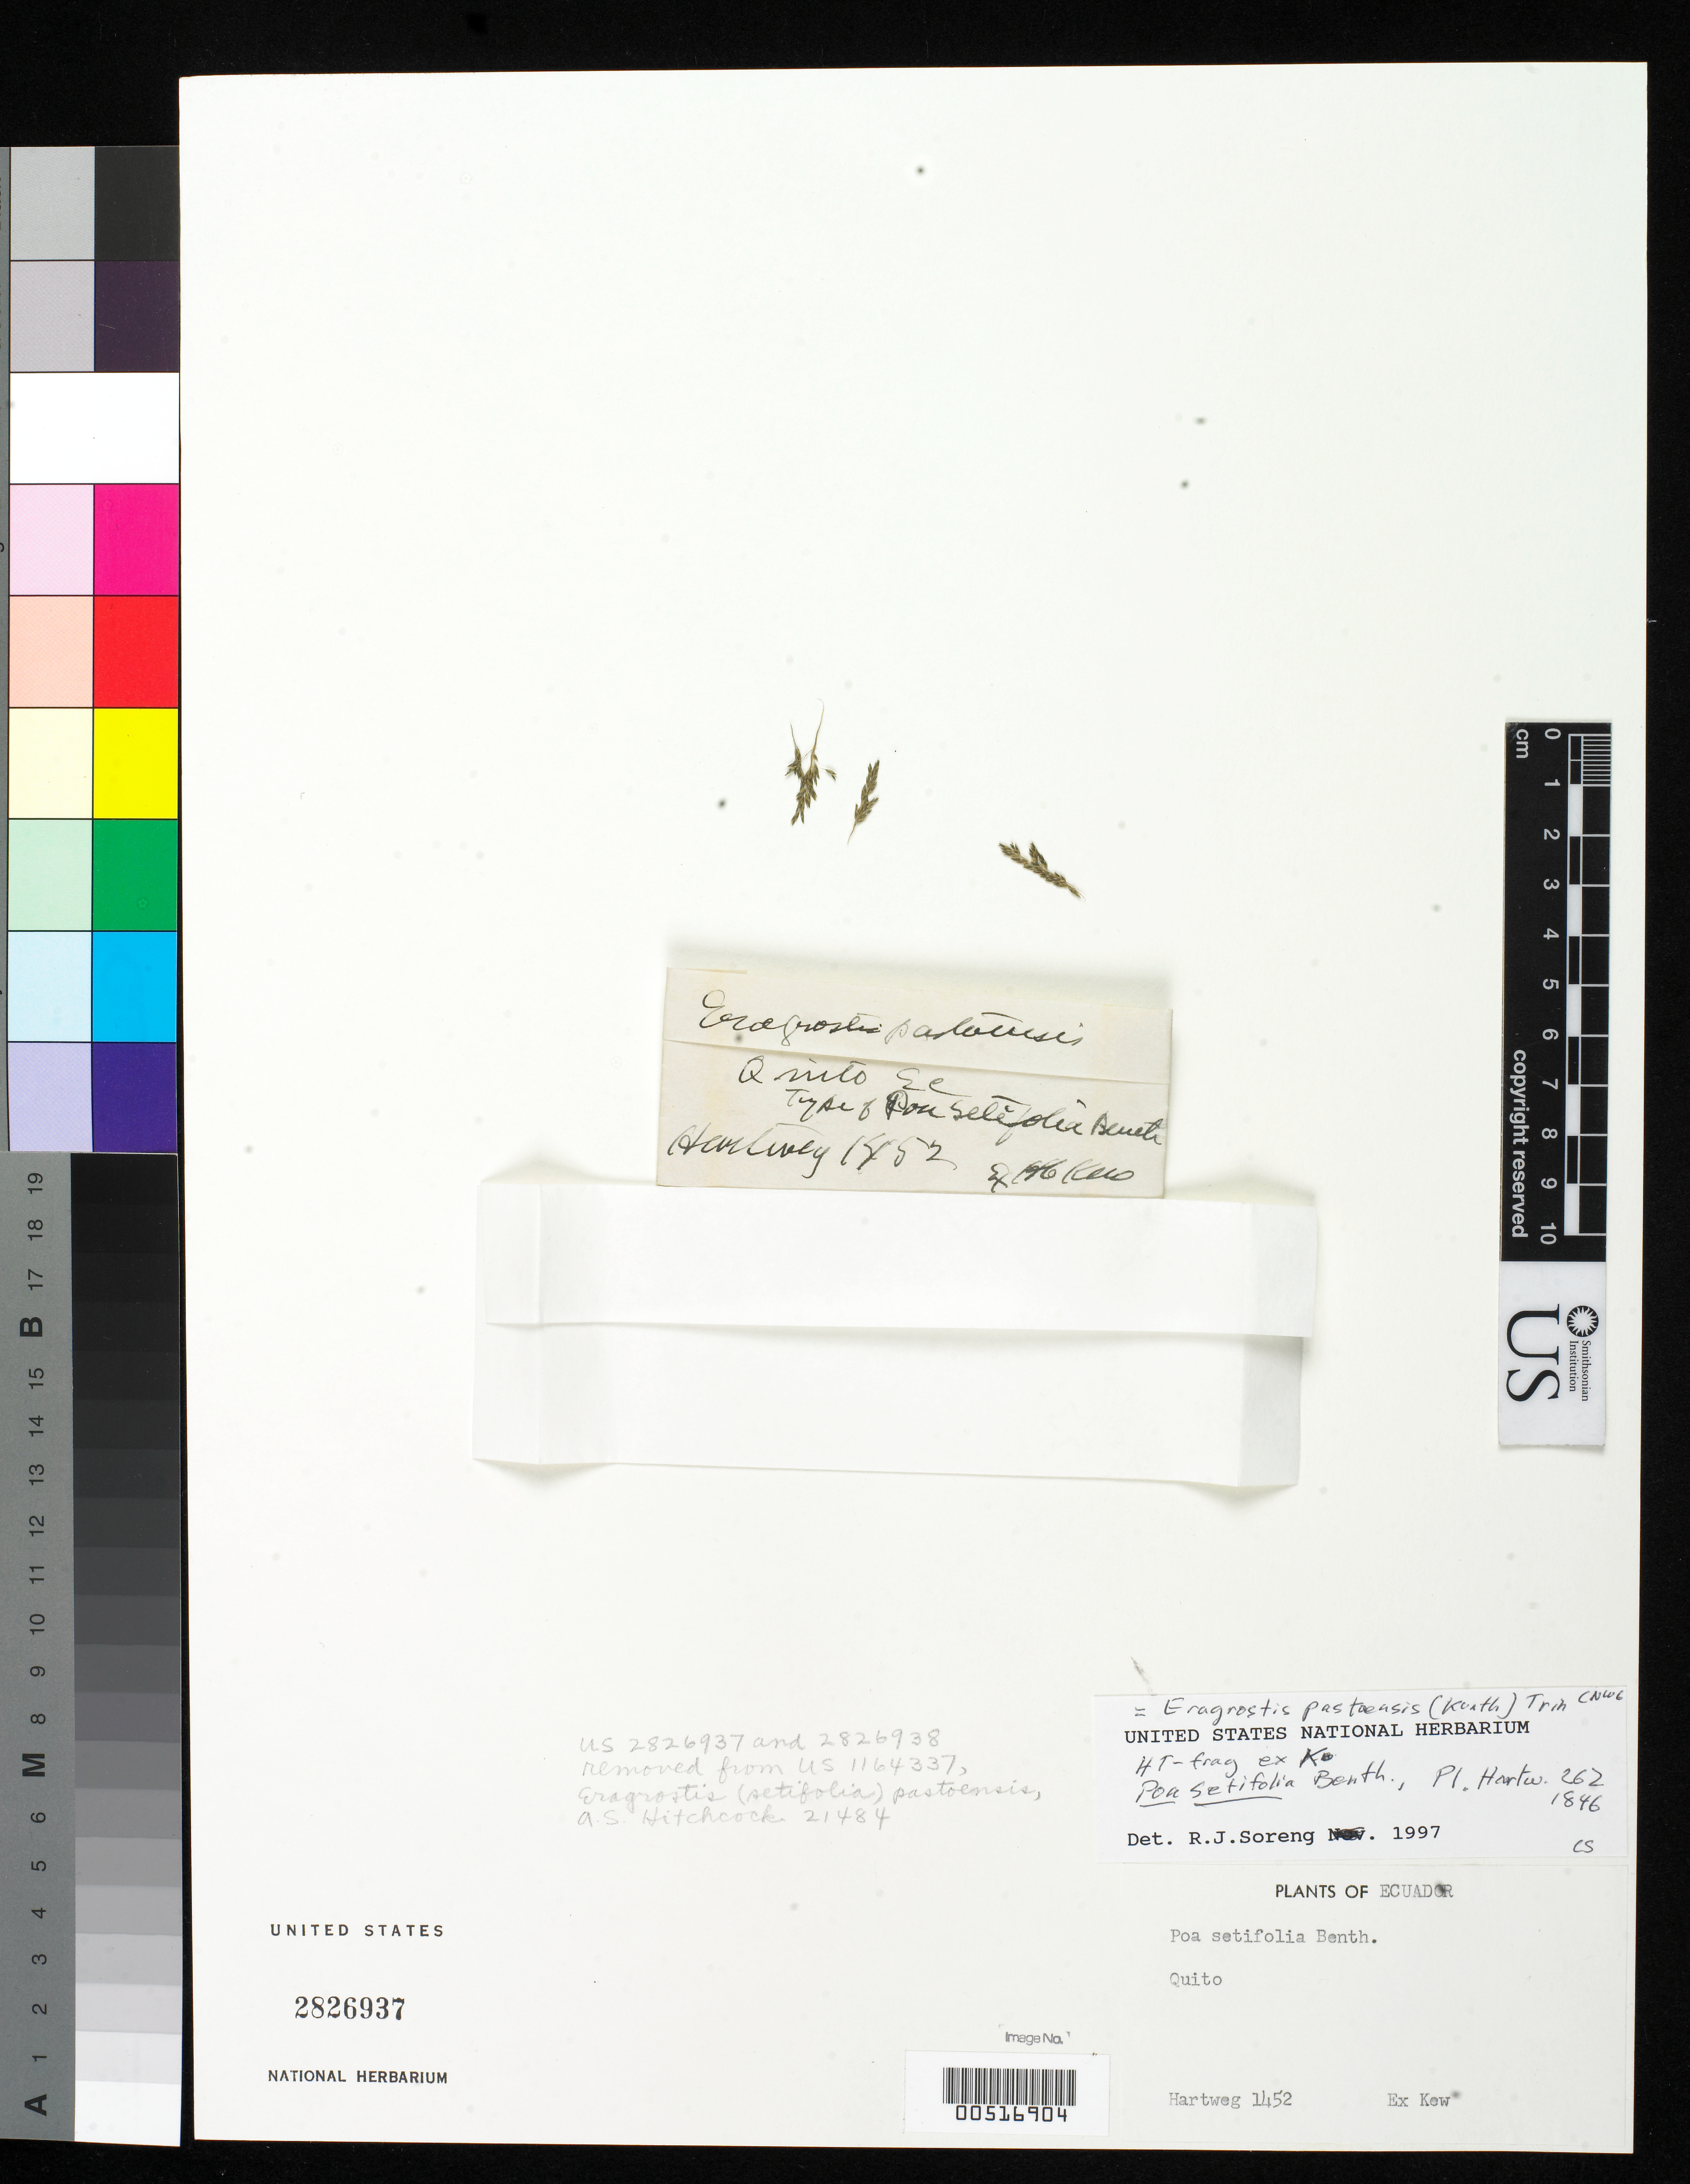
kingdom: Plantae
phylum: Tracheophyta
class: Liliopsida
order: Poales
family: Poaceae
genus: Poa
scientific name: Poa setifolia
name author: Benth.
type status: Type Fragment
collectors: K. Hartweg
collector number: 1452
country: Ecuador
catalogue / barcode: US 2826937